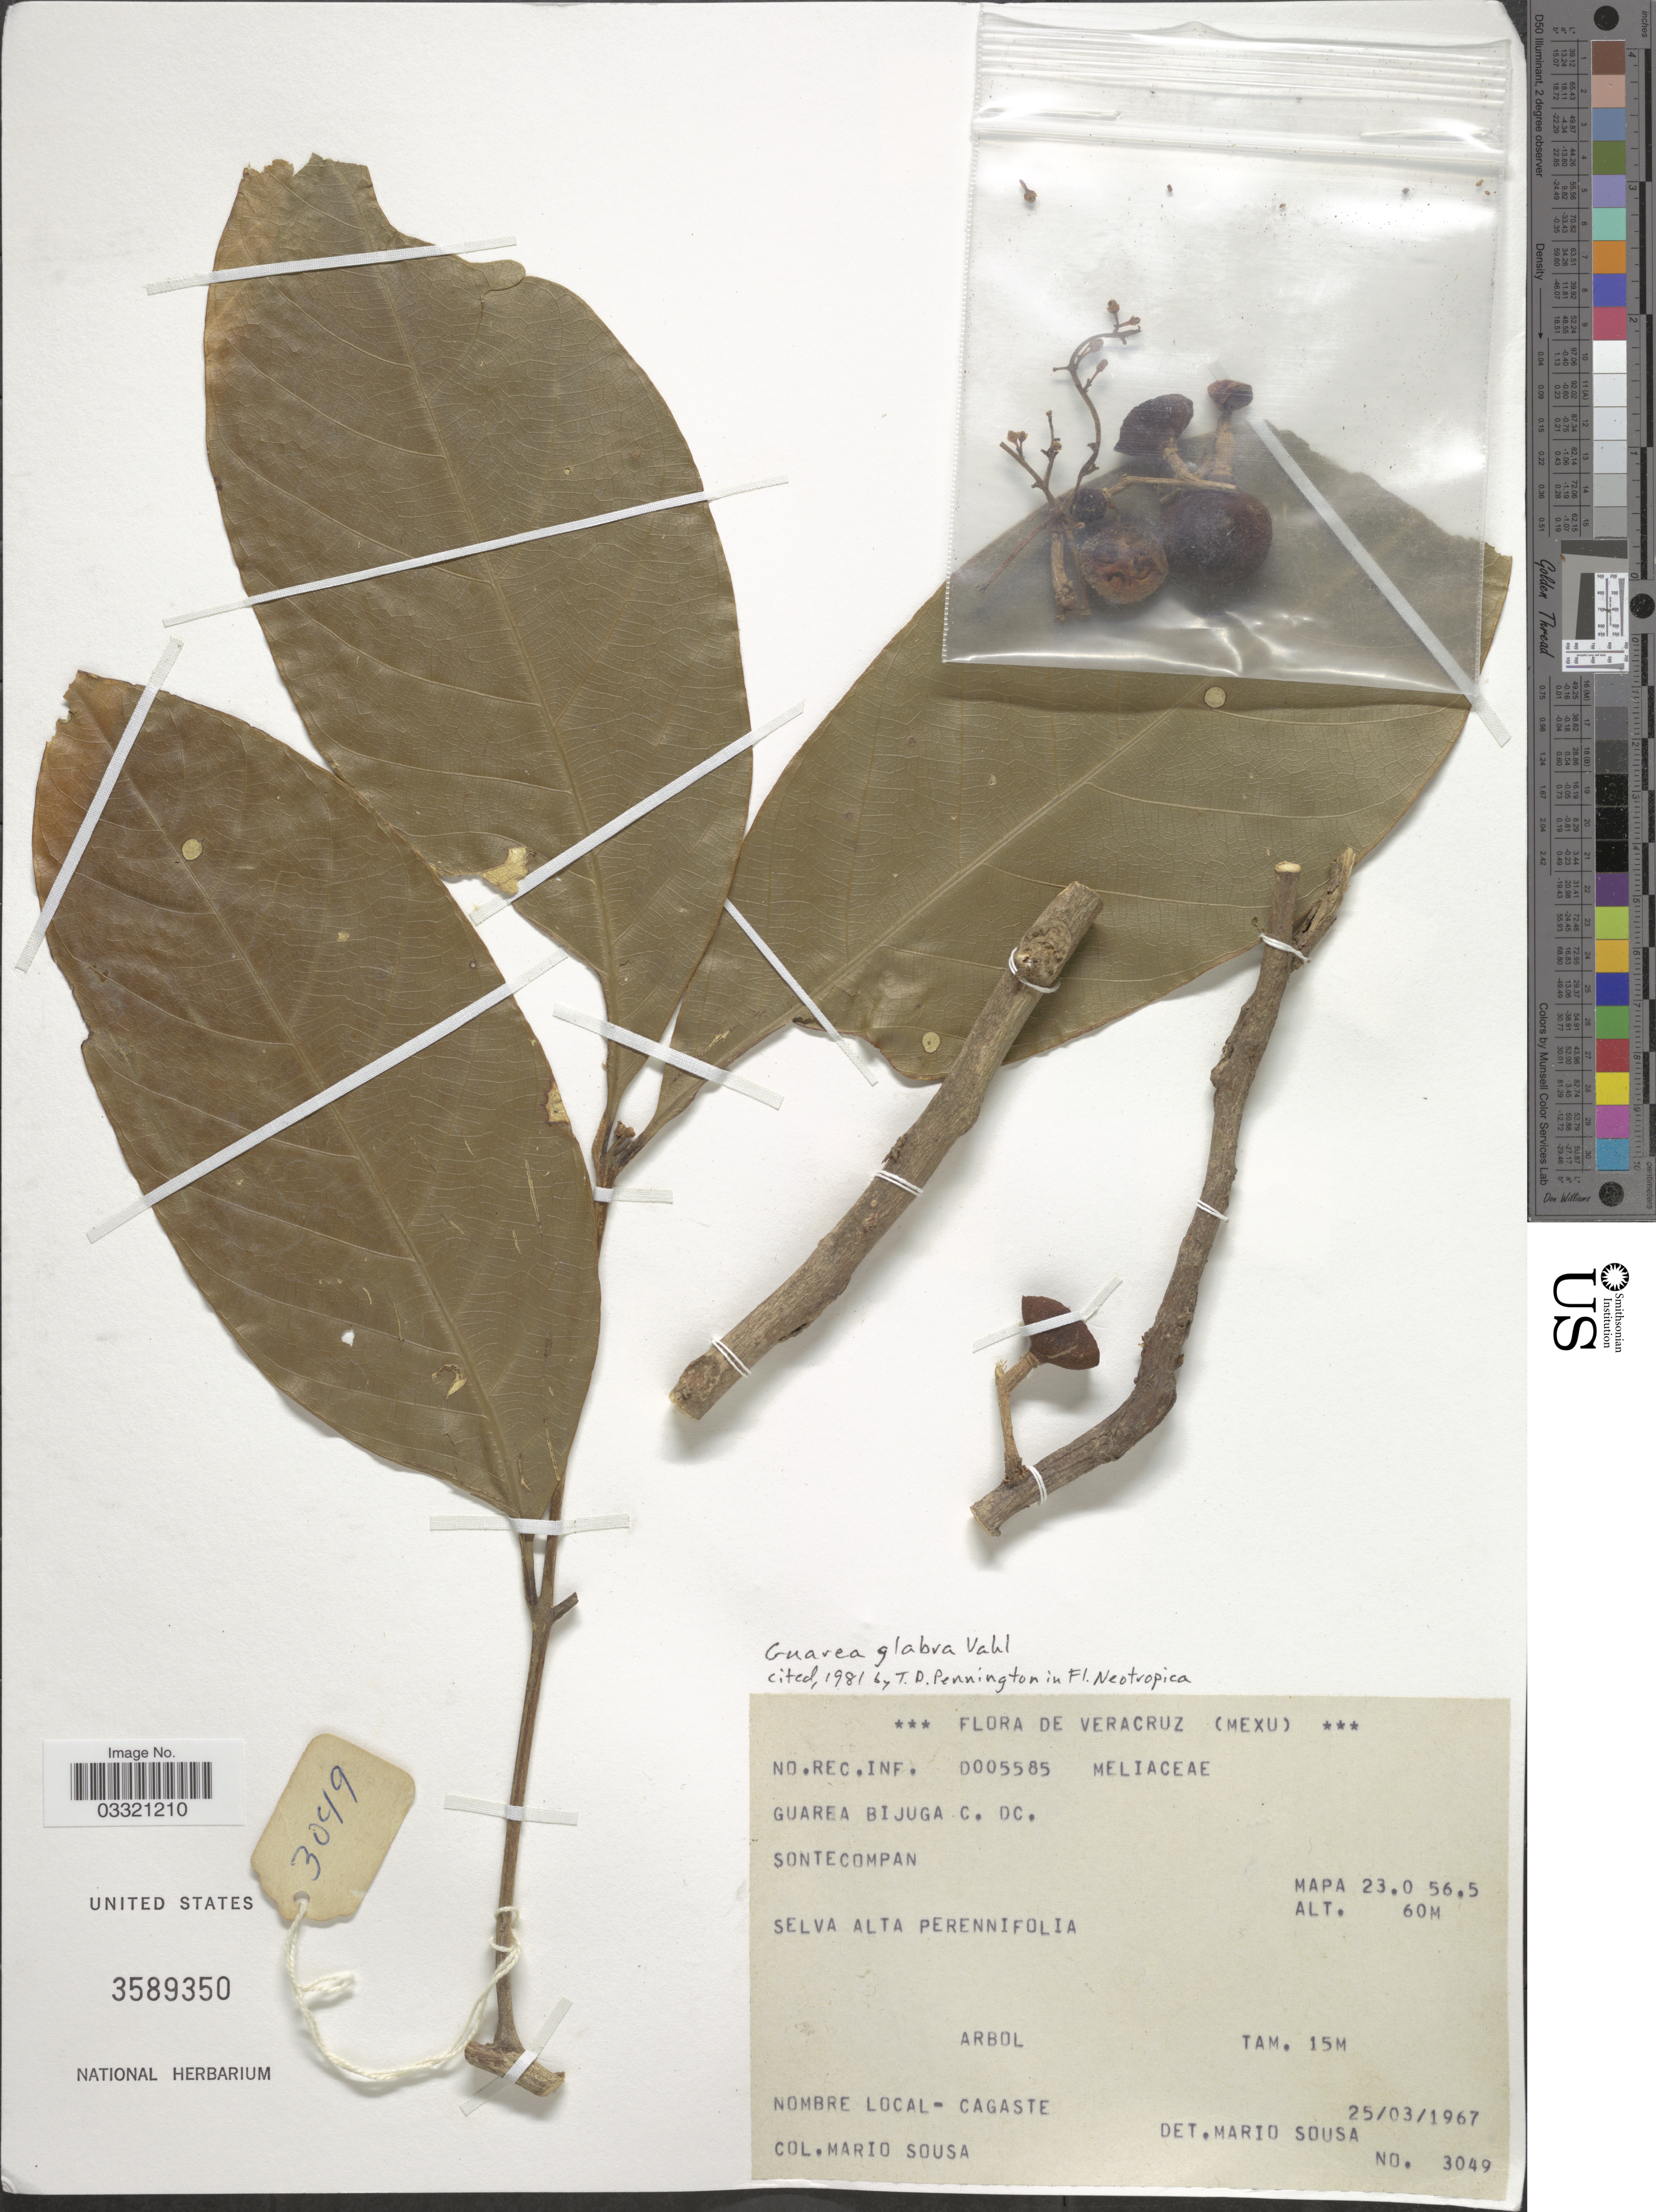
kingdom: Plantae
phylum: Tracheophyta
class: Magnoliopsida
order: Sapindales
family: Meliaceae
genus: Guarea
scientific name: Guarea glabra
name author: Vahl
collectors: M. Sousa S.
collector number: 3049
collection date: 1967-03-25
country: Mexico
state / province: Veracruz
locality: Veracruz. Sontecompan [unsure placement]. Mapa 23.0 56.5.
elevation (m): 60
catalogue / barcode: US 3589350